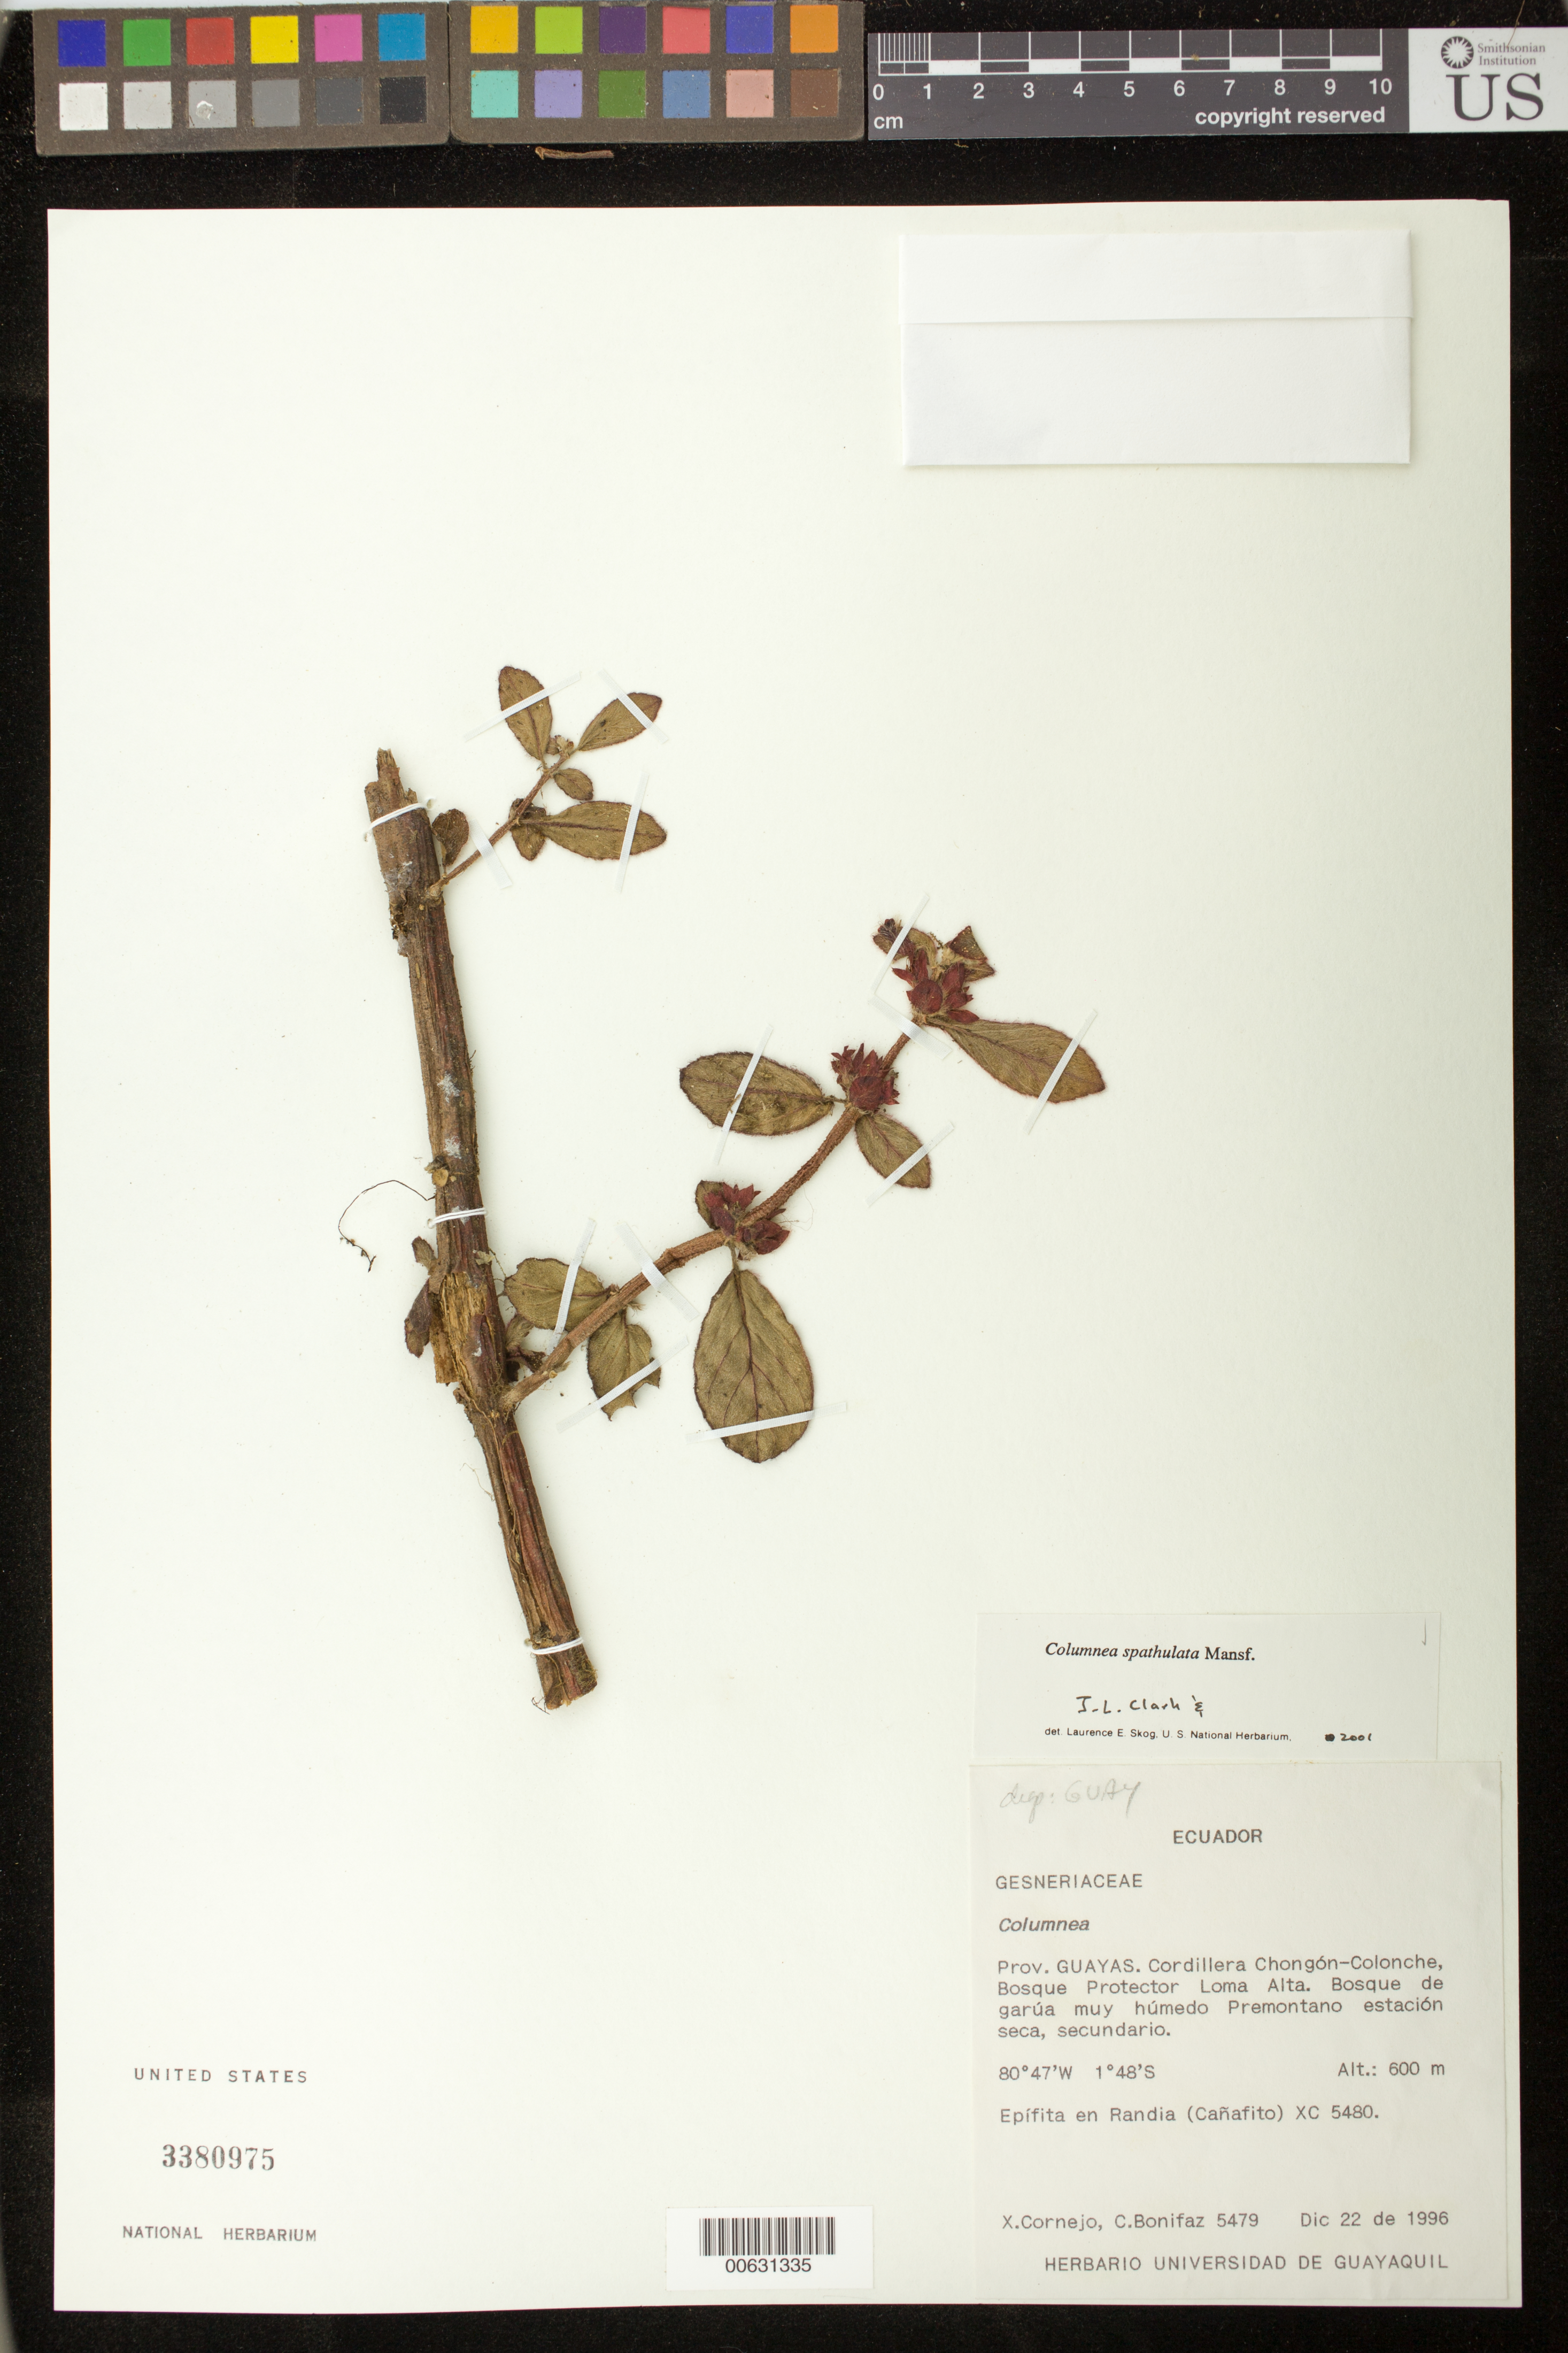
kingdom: Plantae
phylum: Tracheophyta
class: Magnoliopsida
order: Lamiales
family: Gesneriaceae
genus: Columnea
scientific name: Columnea spathulata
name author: Mansf.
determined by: Clark, J. L.; Skog, Laurence E.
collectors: X. F. Cornejo & C. Bonifaz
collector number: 5479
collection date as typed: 22 Dec 1996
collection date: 1996-12-22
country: Ecuador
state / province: Guayas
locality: Cordillera Chongón-Colonche, Bosque Protector Loma Alta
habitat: Bosque de garúa muy húmedo premontano estación seca, secundario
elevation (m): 600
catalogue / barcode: US 3380975